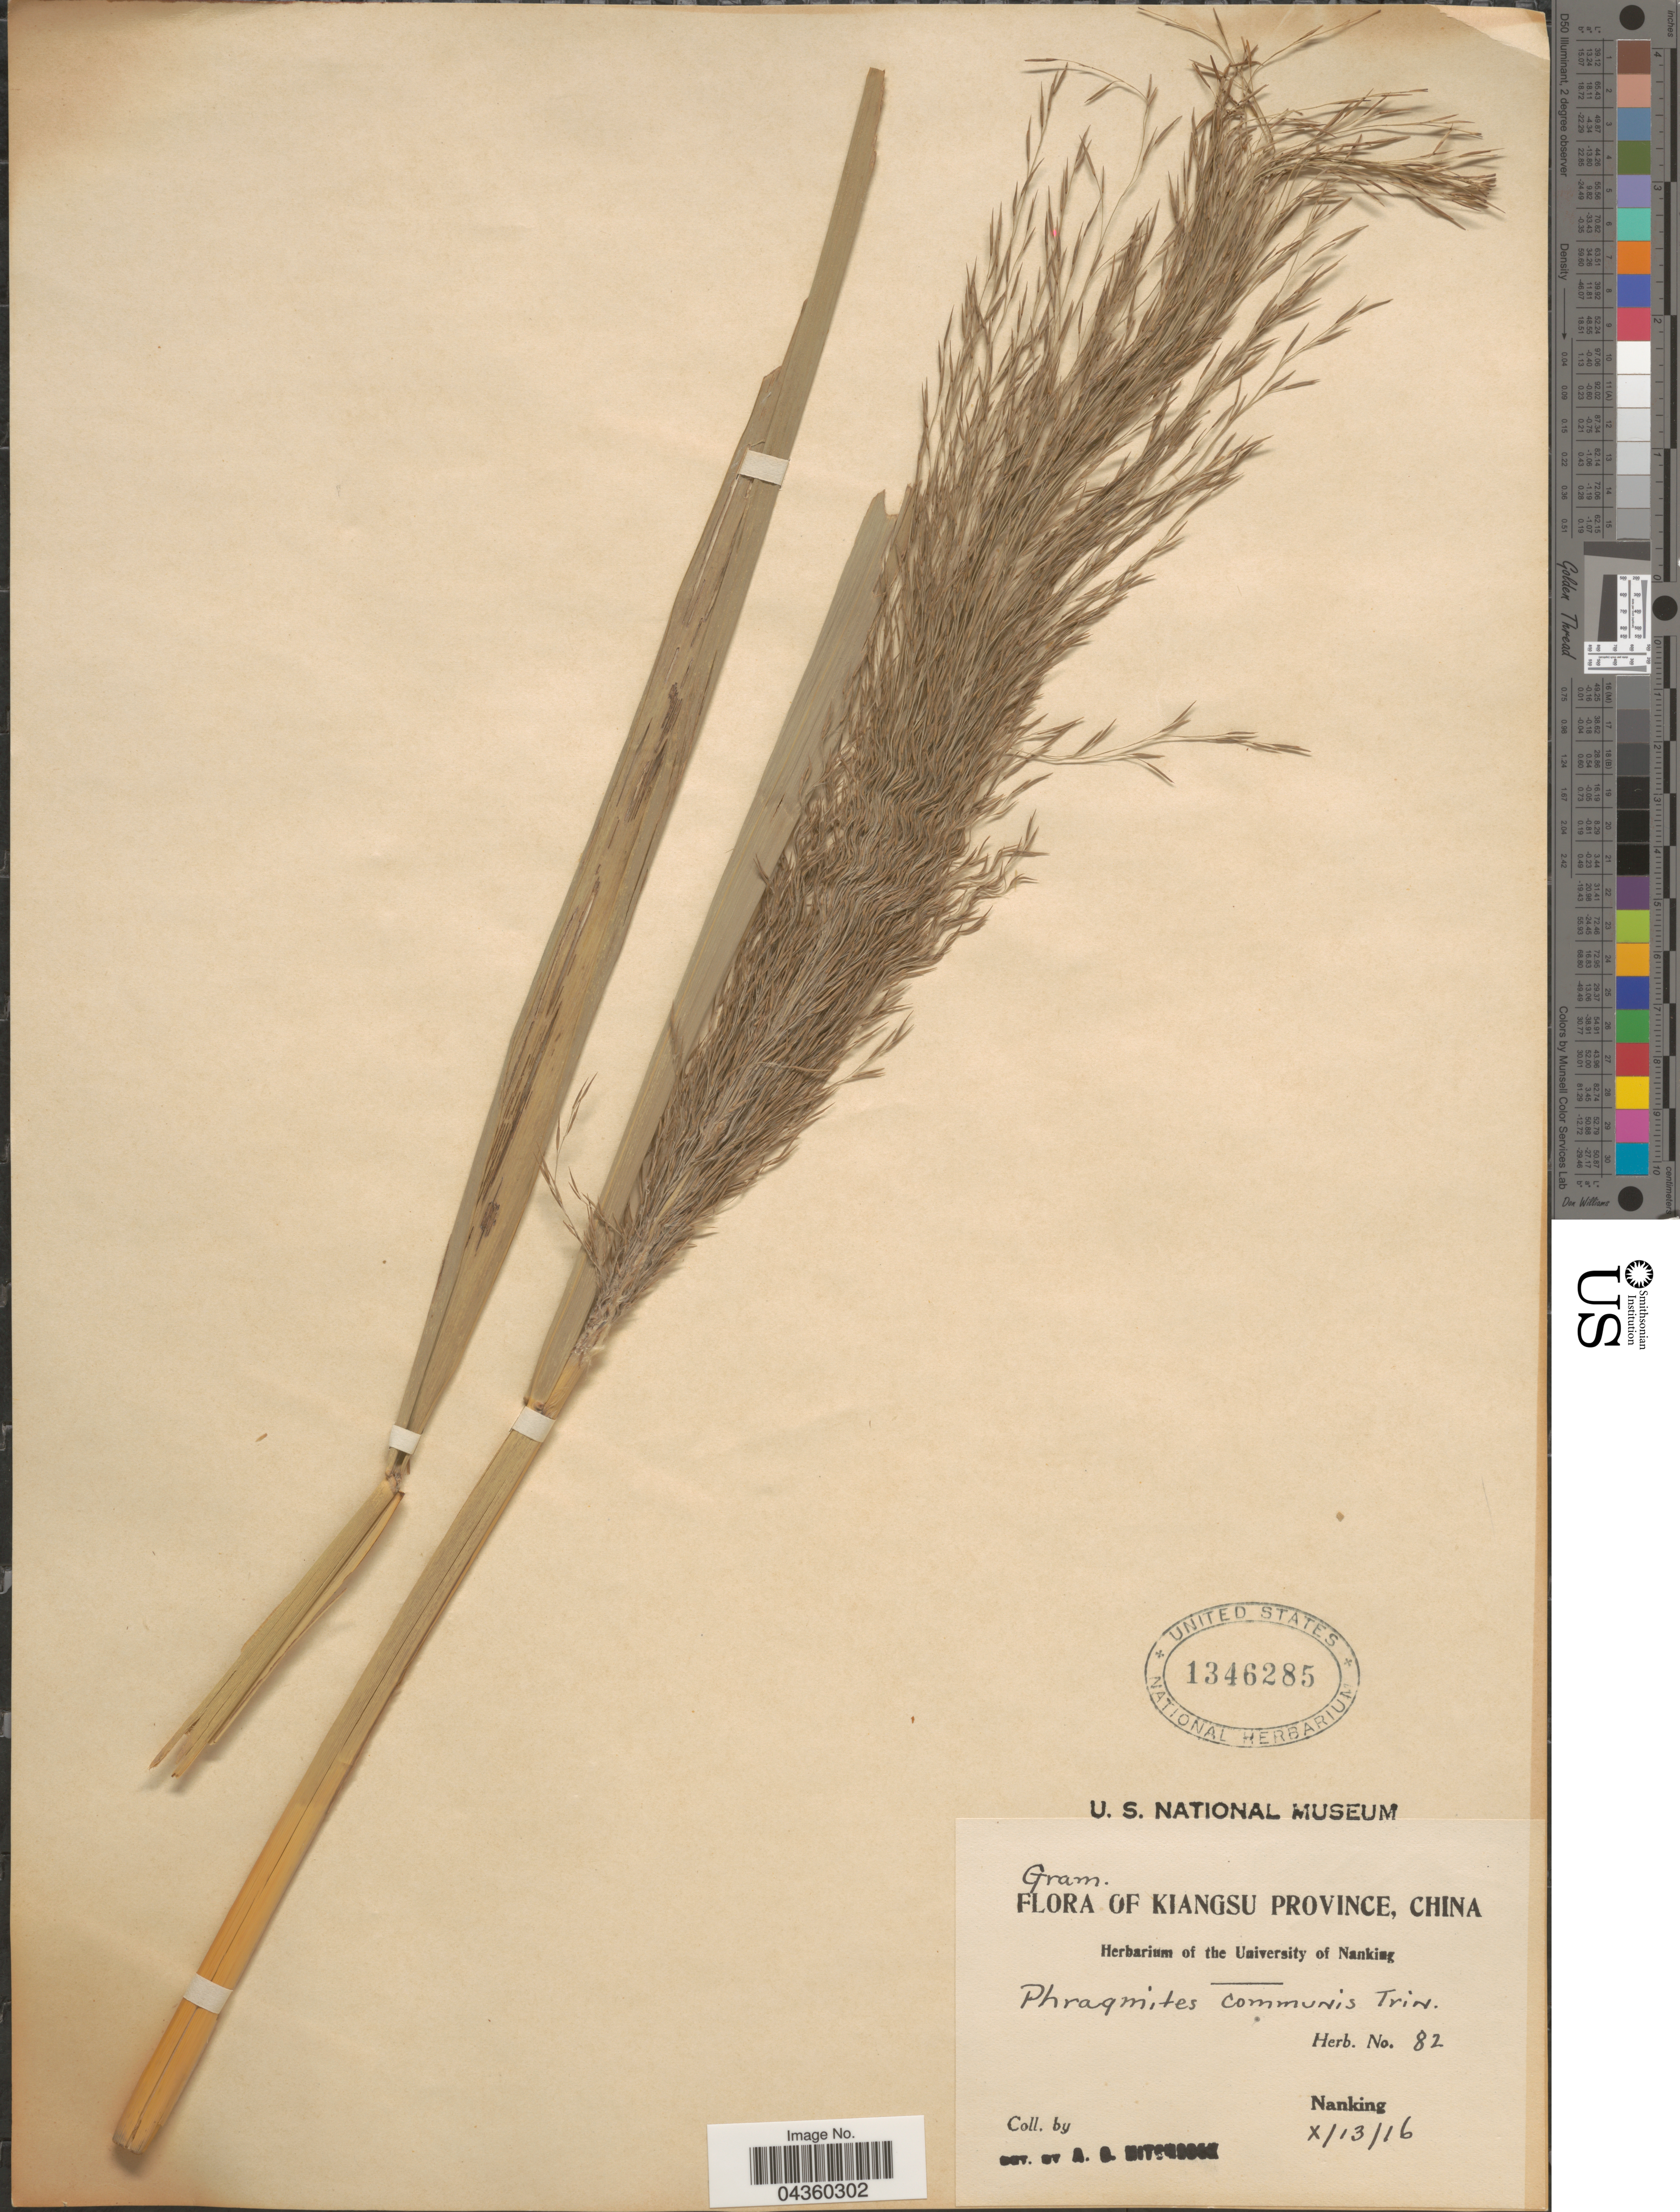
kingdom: Plantae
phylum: Tracheophyta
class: Liliopsida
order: Poales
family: Poaceae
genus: Phragmites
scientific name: Phragmites karka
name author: (Retz.) Trin. ex Steud.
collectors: ex herb. University of Nanking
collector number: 82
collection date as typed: Transcribed d/m/y: 13/10/16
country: China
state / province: Jiangsu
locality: Kiangsu Province. Nanking.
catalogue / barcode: US 1346285